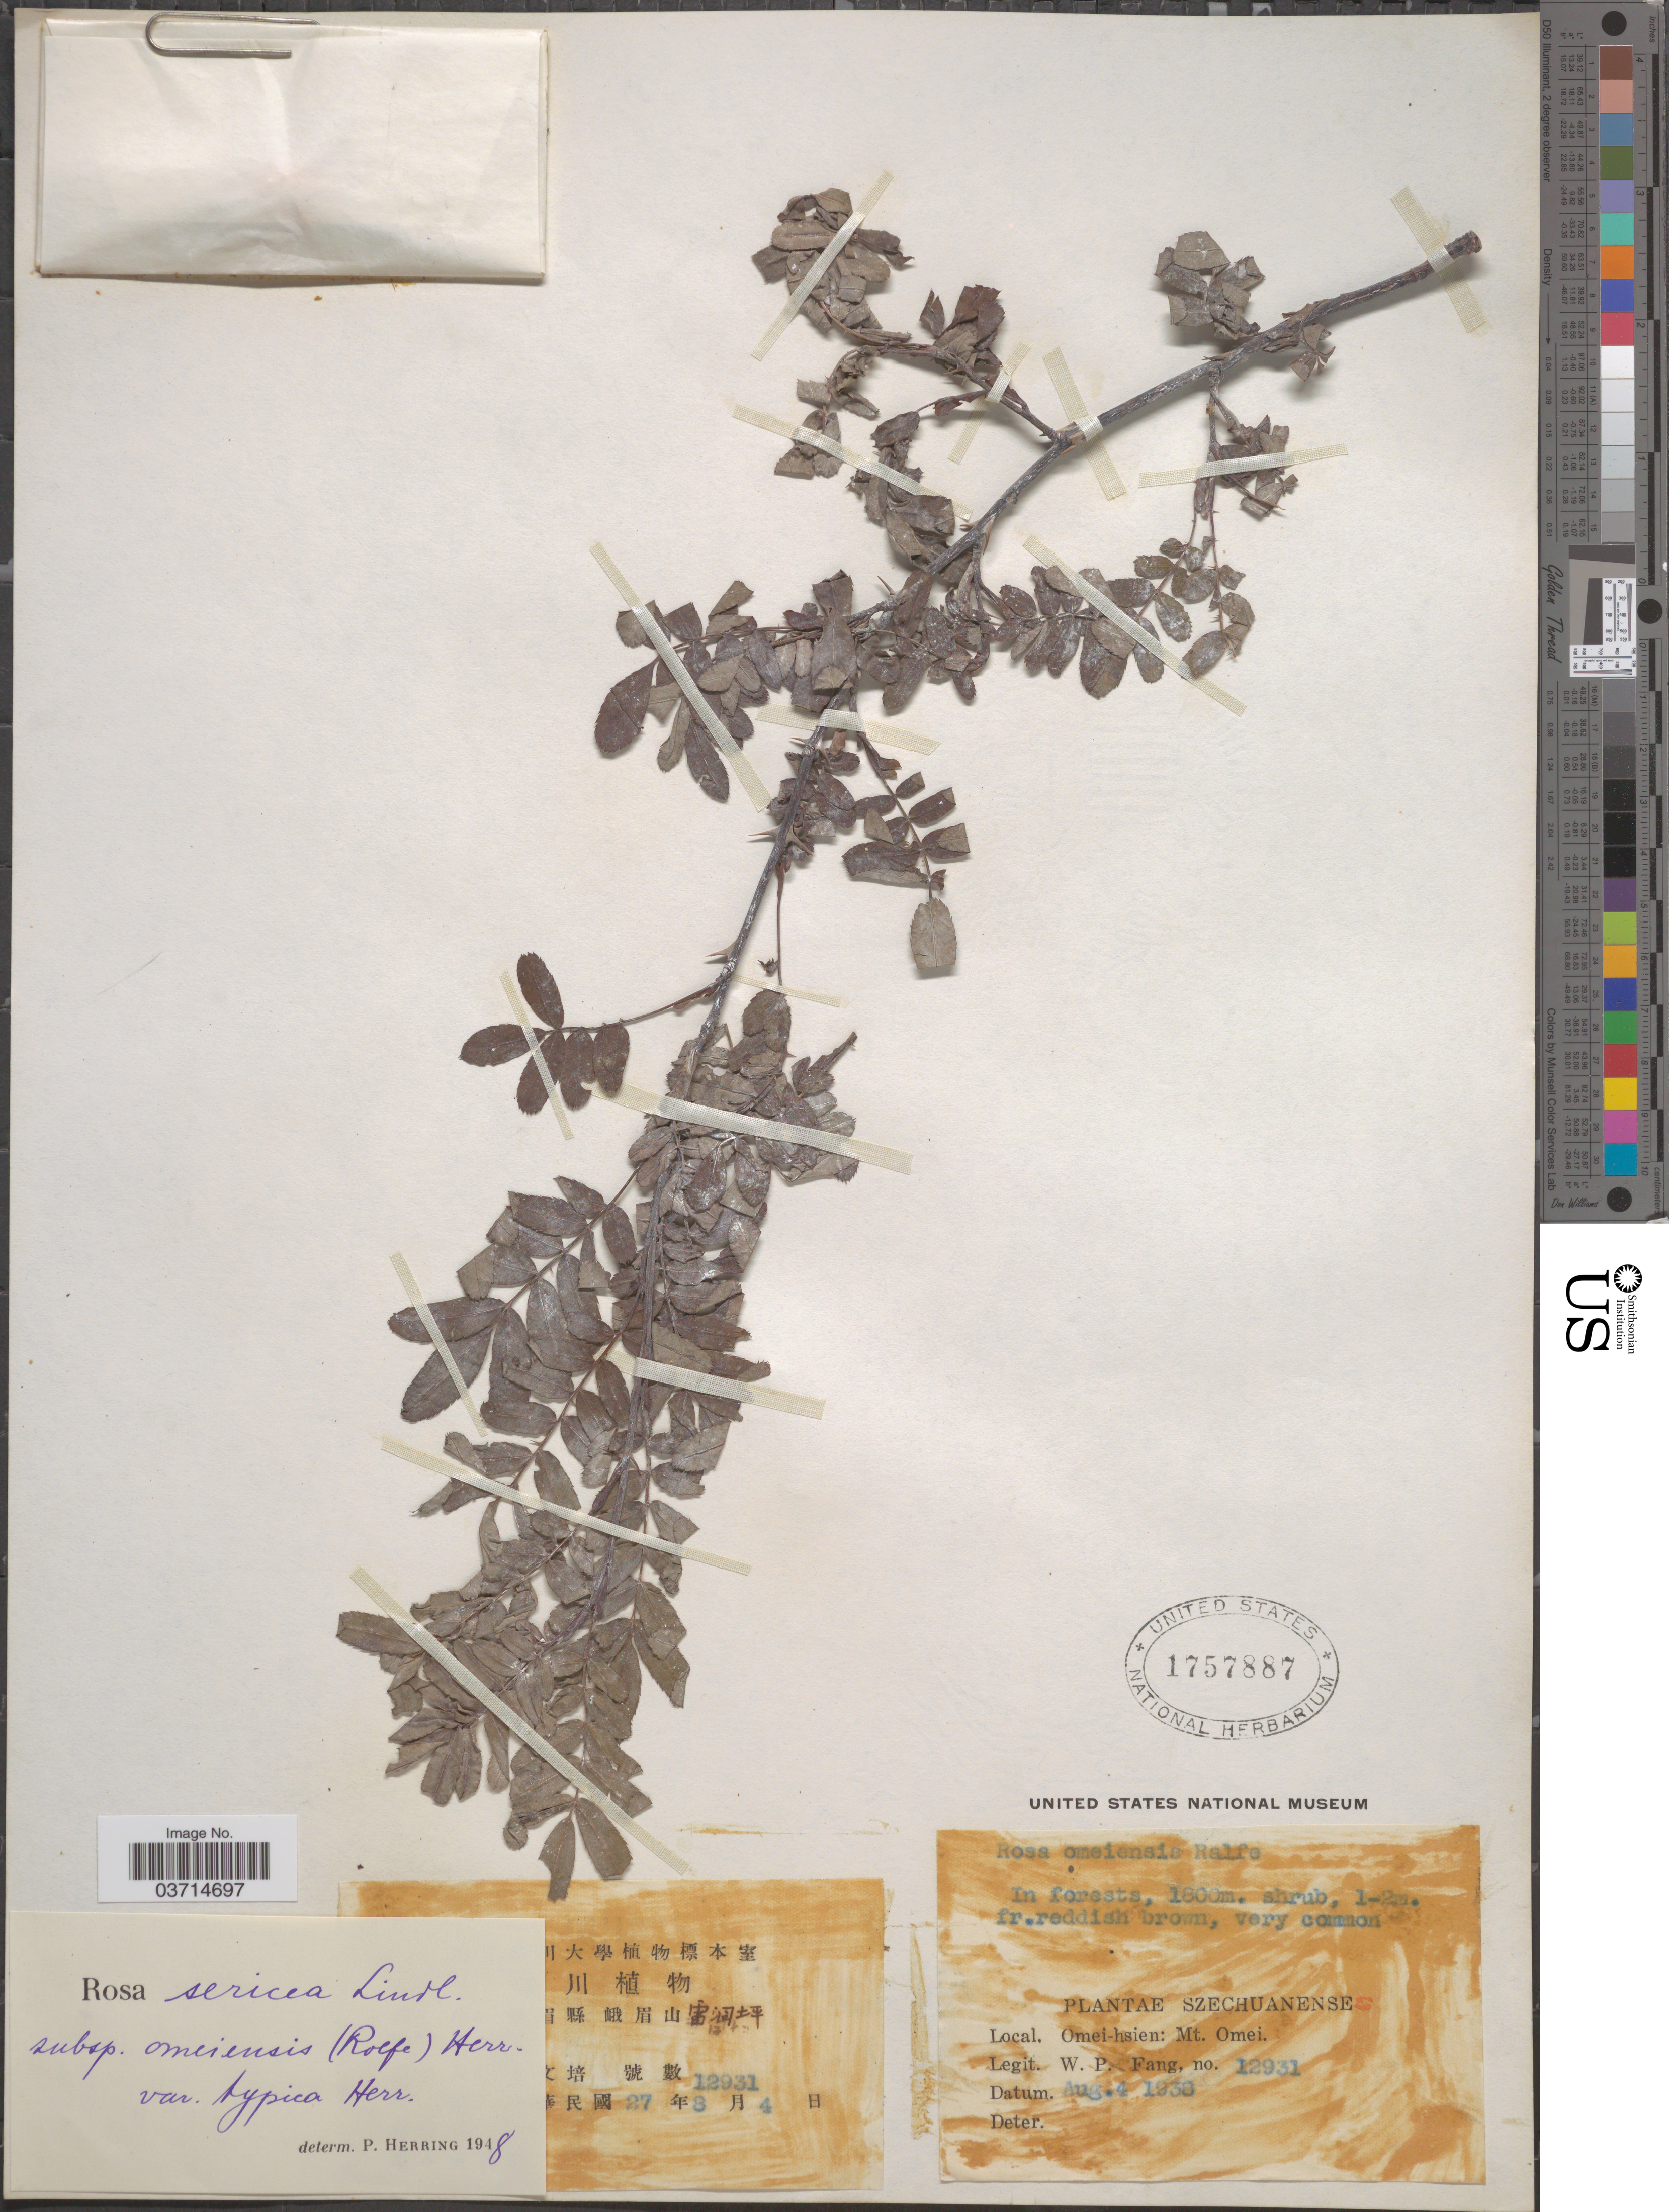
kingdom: Plantae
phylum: Tracheophyta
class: Magnoliopsida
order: Rosales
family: Rosaceae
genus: Rosa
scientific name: Rosa omeiensis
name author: Rolfe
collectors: W. P. Fang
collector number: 12931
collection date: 1938-08-04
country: China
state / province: Sichuan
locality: Szechuanense. Omei-hsien: Mt. Omei.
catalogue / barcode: US 1757887